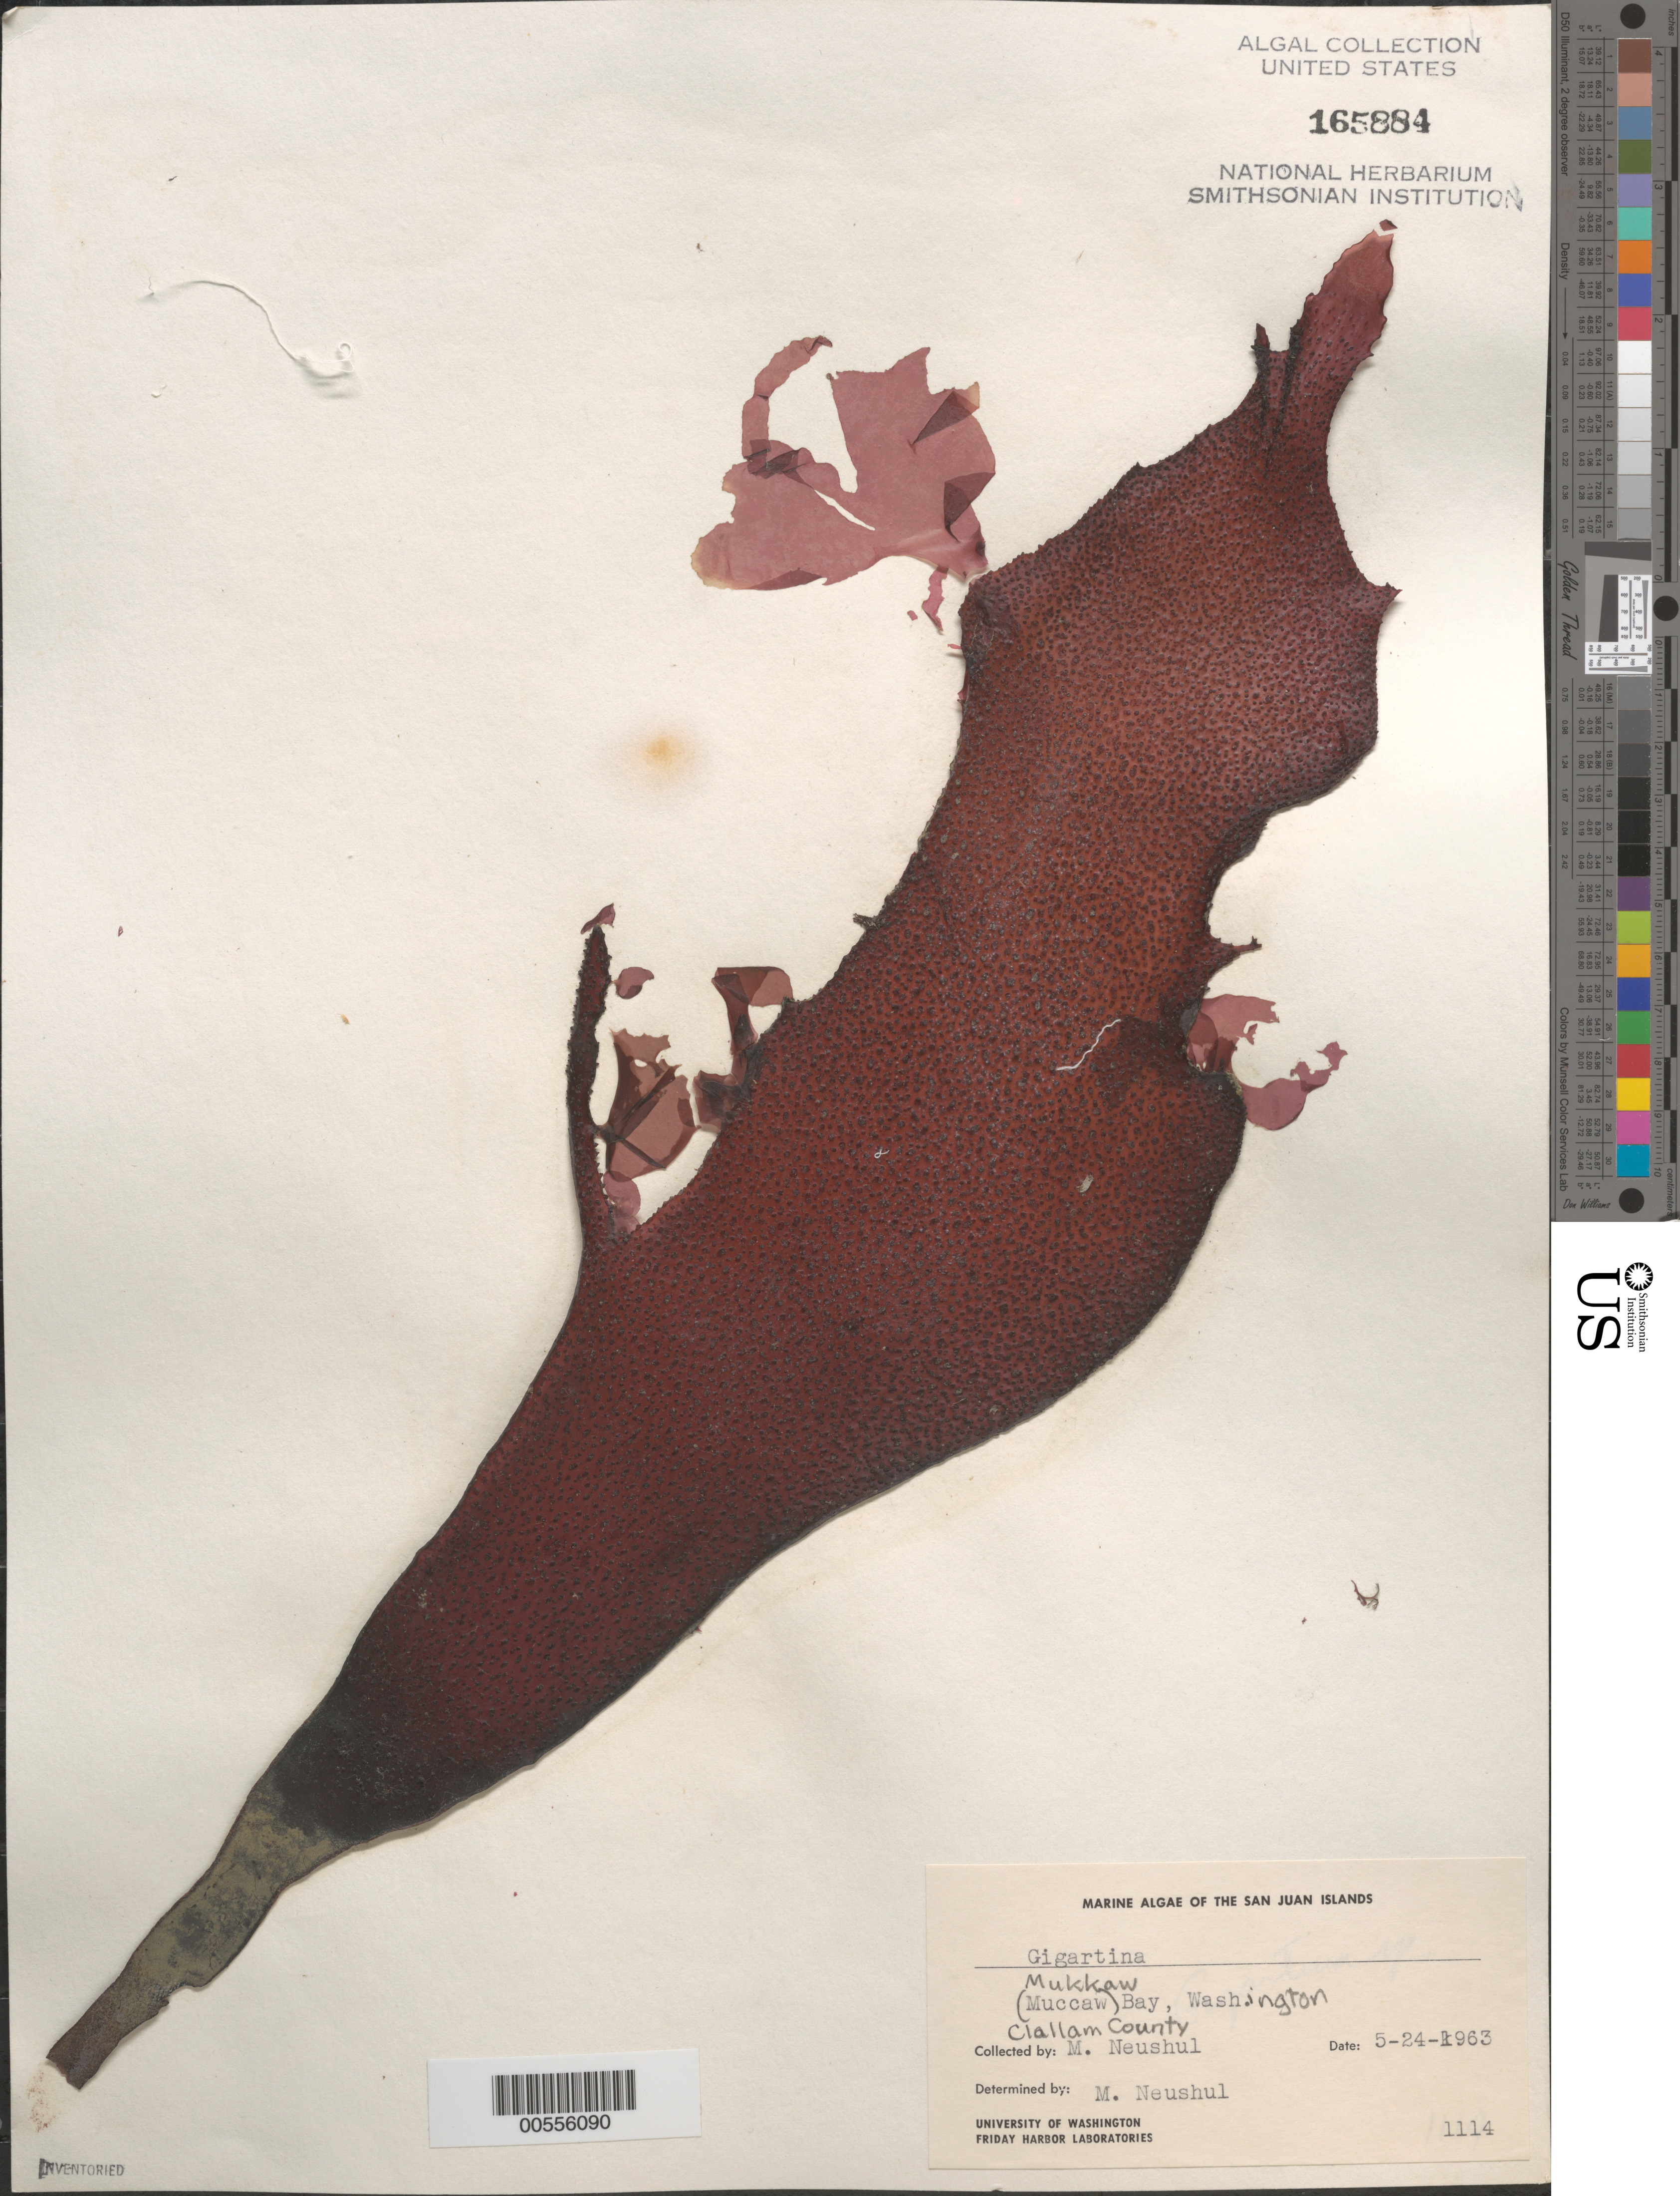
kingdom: Plantae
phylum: Rhodophyta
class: Florideophyceae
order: Gigartinales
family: Gigartinaceae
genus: Gigartina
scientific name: Gigartina sp.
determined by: Neushul, M.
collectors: M. Neushul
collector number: Neushul 1114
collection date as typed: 24 May 1963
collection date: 1963-05-24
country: United States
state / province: Washington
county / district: Clallam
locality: Mukkaw Bay (Muccaw Bay)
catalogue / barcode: US 165884